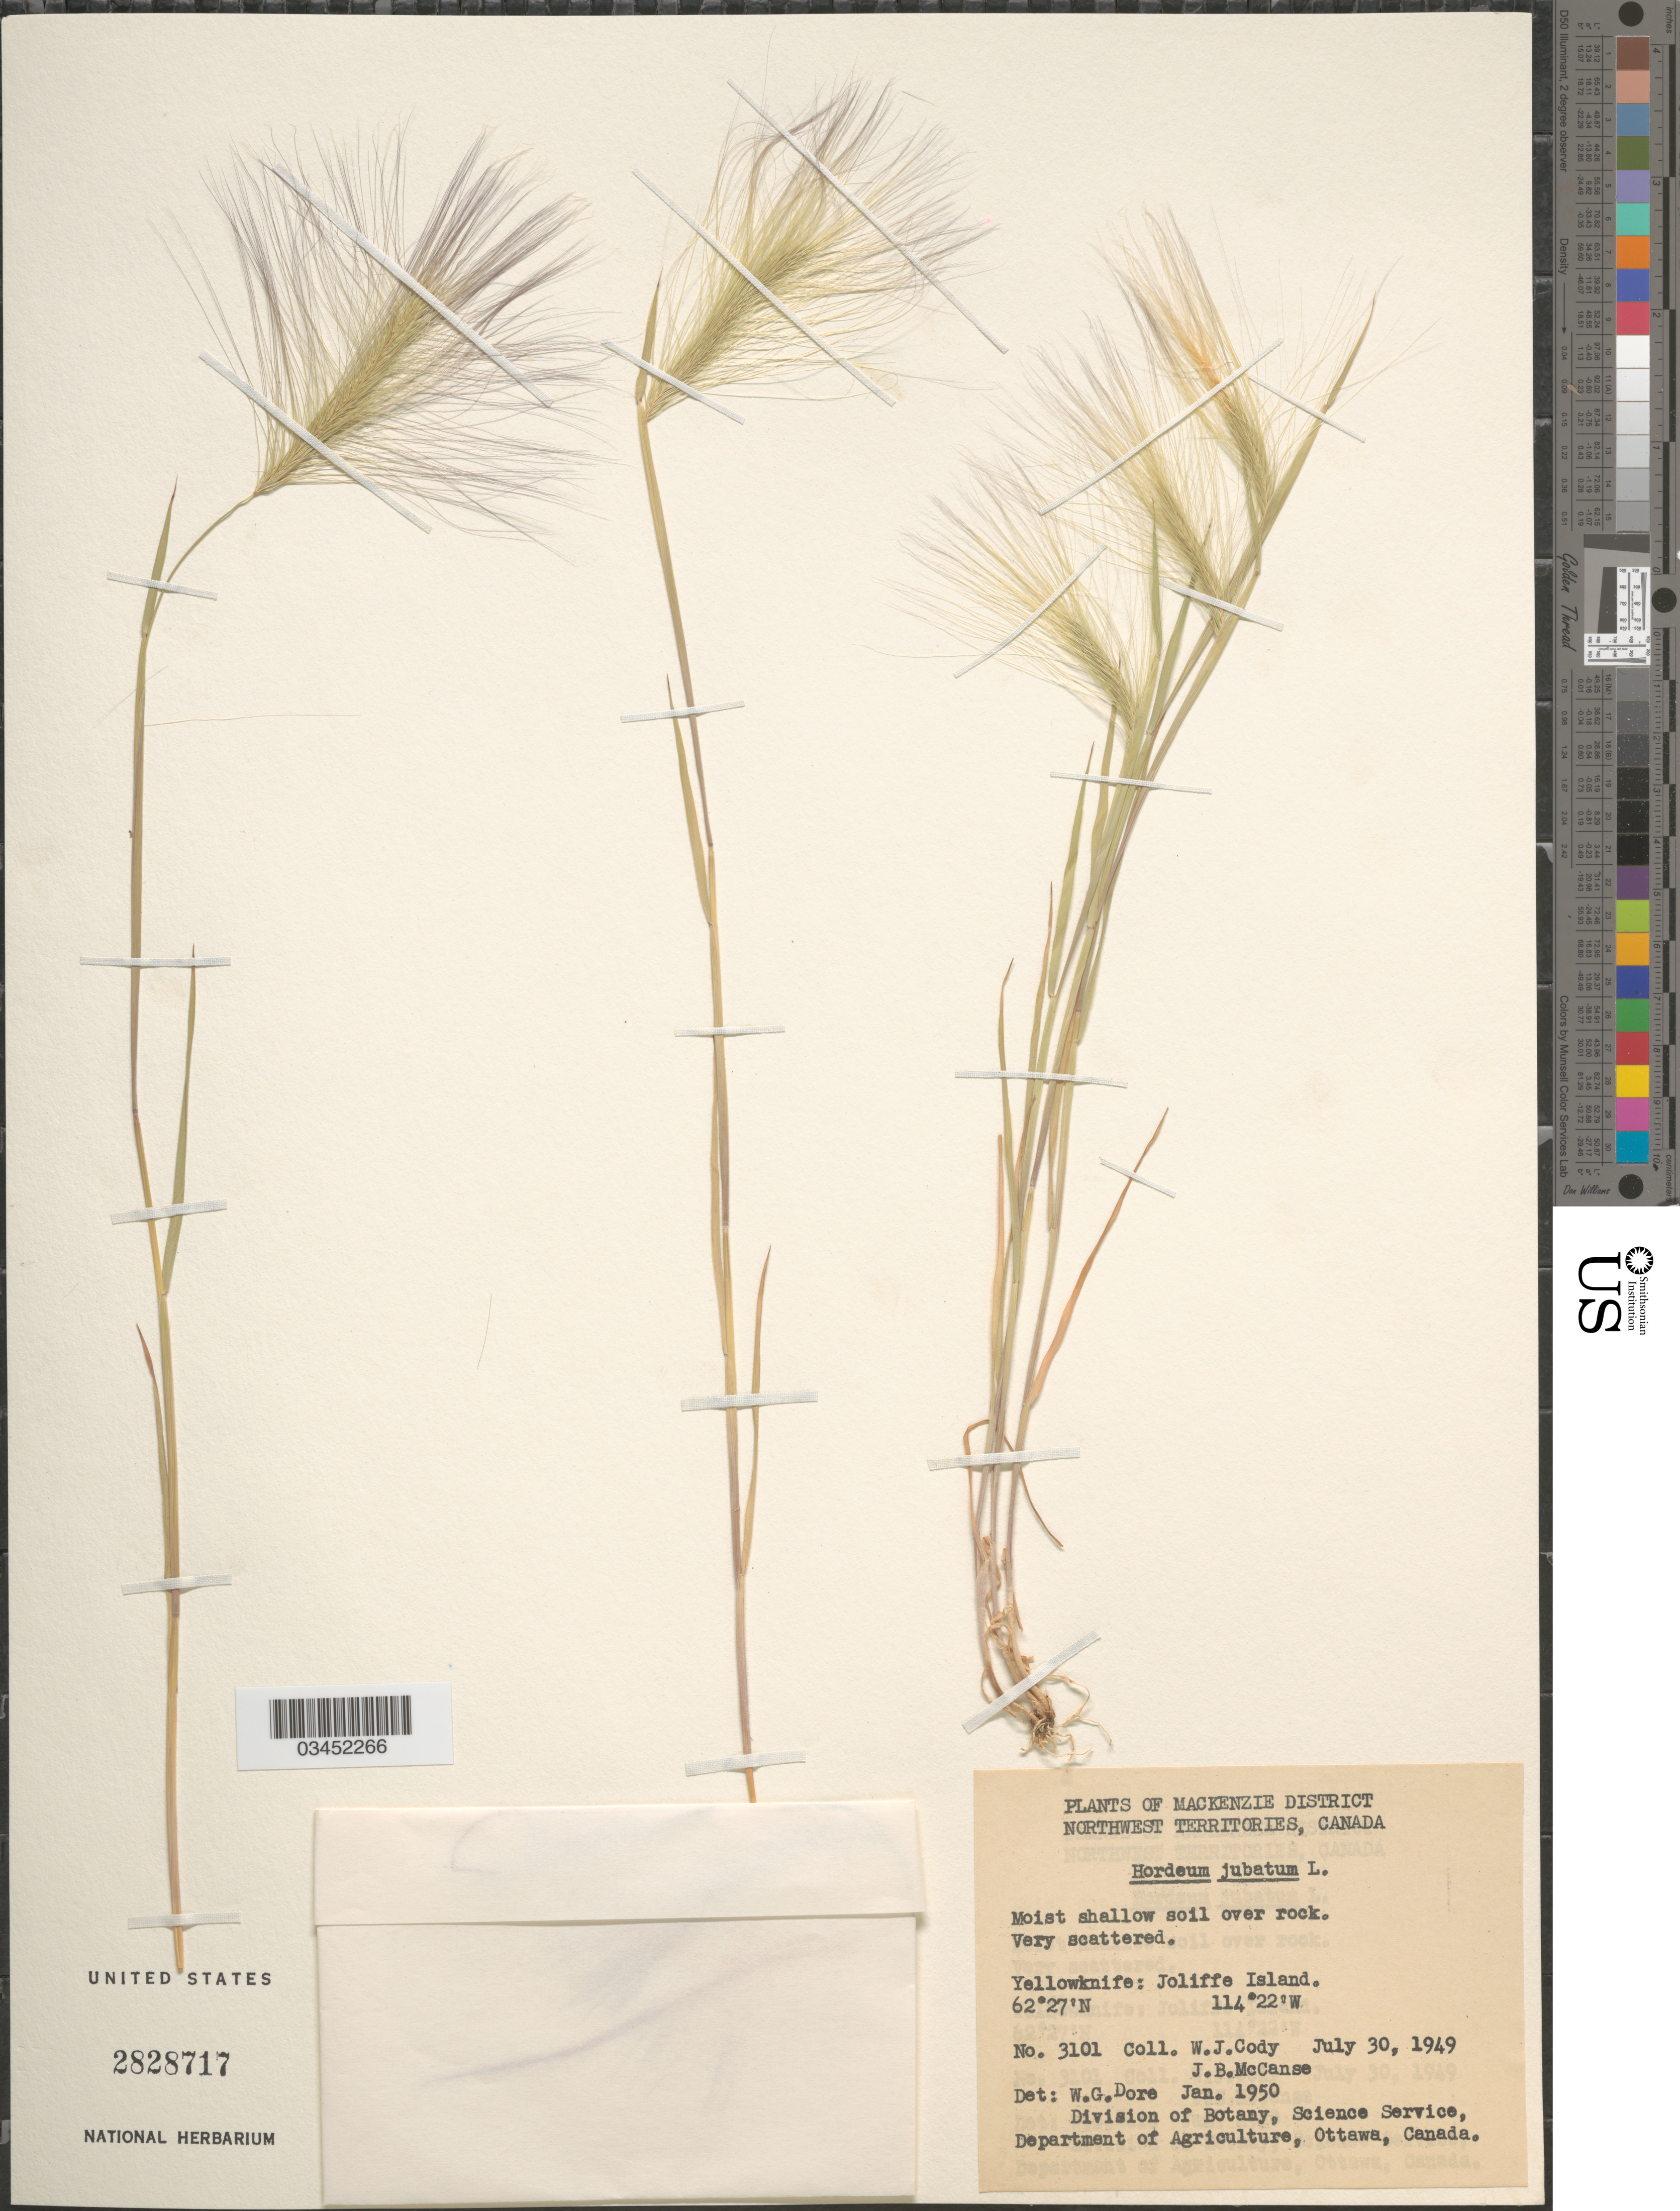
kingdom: Plantae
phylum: Tracheophyta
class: Liliopsida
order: Poales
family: Poaceae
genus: Hordeum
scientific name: Hordeum jubatum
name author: L.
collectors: W. Cody & J. McCanse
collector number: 3101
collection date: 1949-07-30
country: Canada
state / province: Northwest Territories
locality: MacKenzie District. Yellowknife: Joliffe Island.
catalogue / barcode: US 2828717